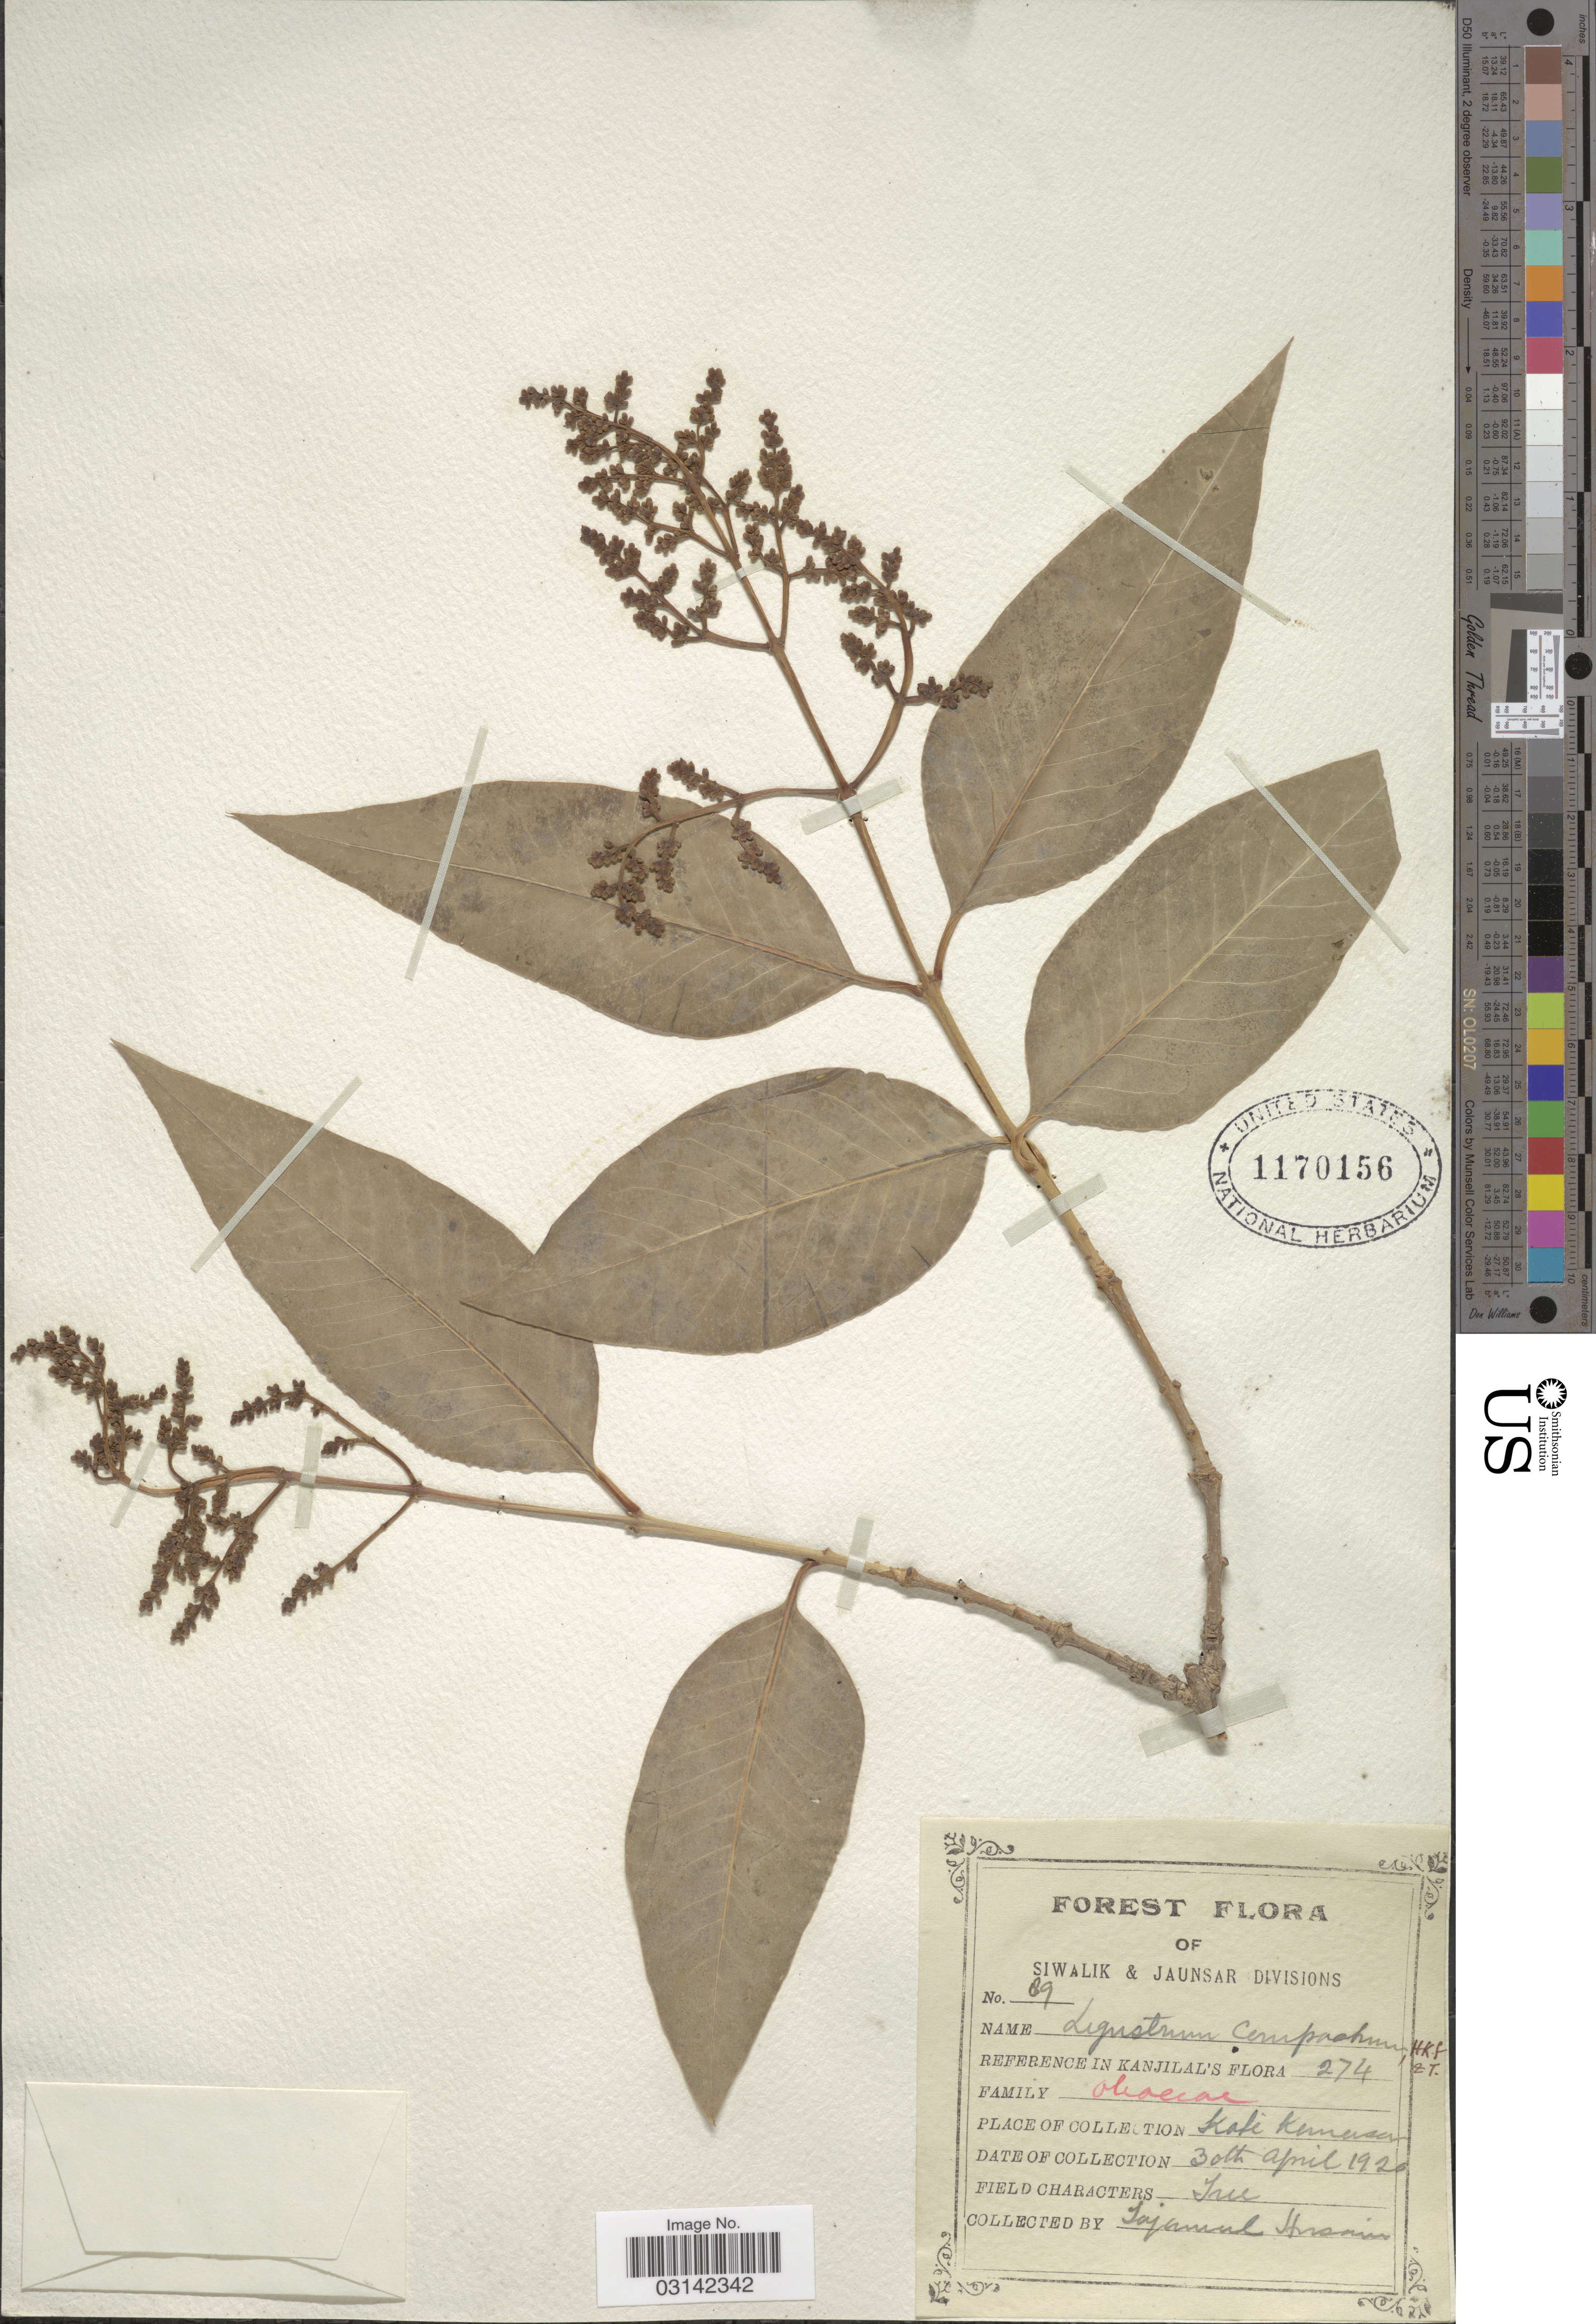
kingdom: Plantae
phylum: Tracheophyta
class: Magnoliopsida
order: Lamiales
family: Oleaceae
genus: Ligustrum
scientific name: Ligustrum compactum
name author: (Wall. ex G. Don) Hook. f. & Thomson ex Brandis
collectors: T. Husain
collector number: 89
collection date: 1920-04-30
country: India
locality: Siwalik & Jaunsar Divisions. Kati [interpreted] Kanasa [interpreted].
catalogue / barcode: US 1170156